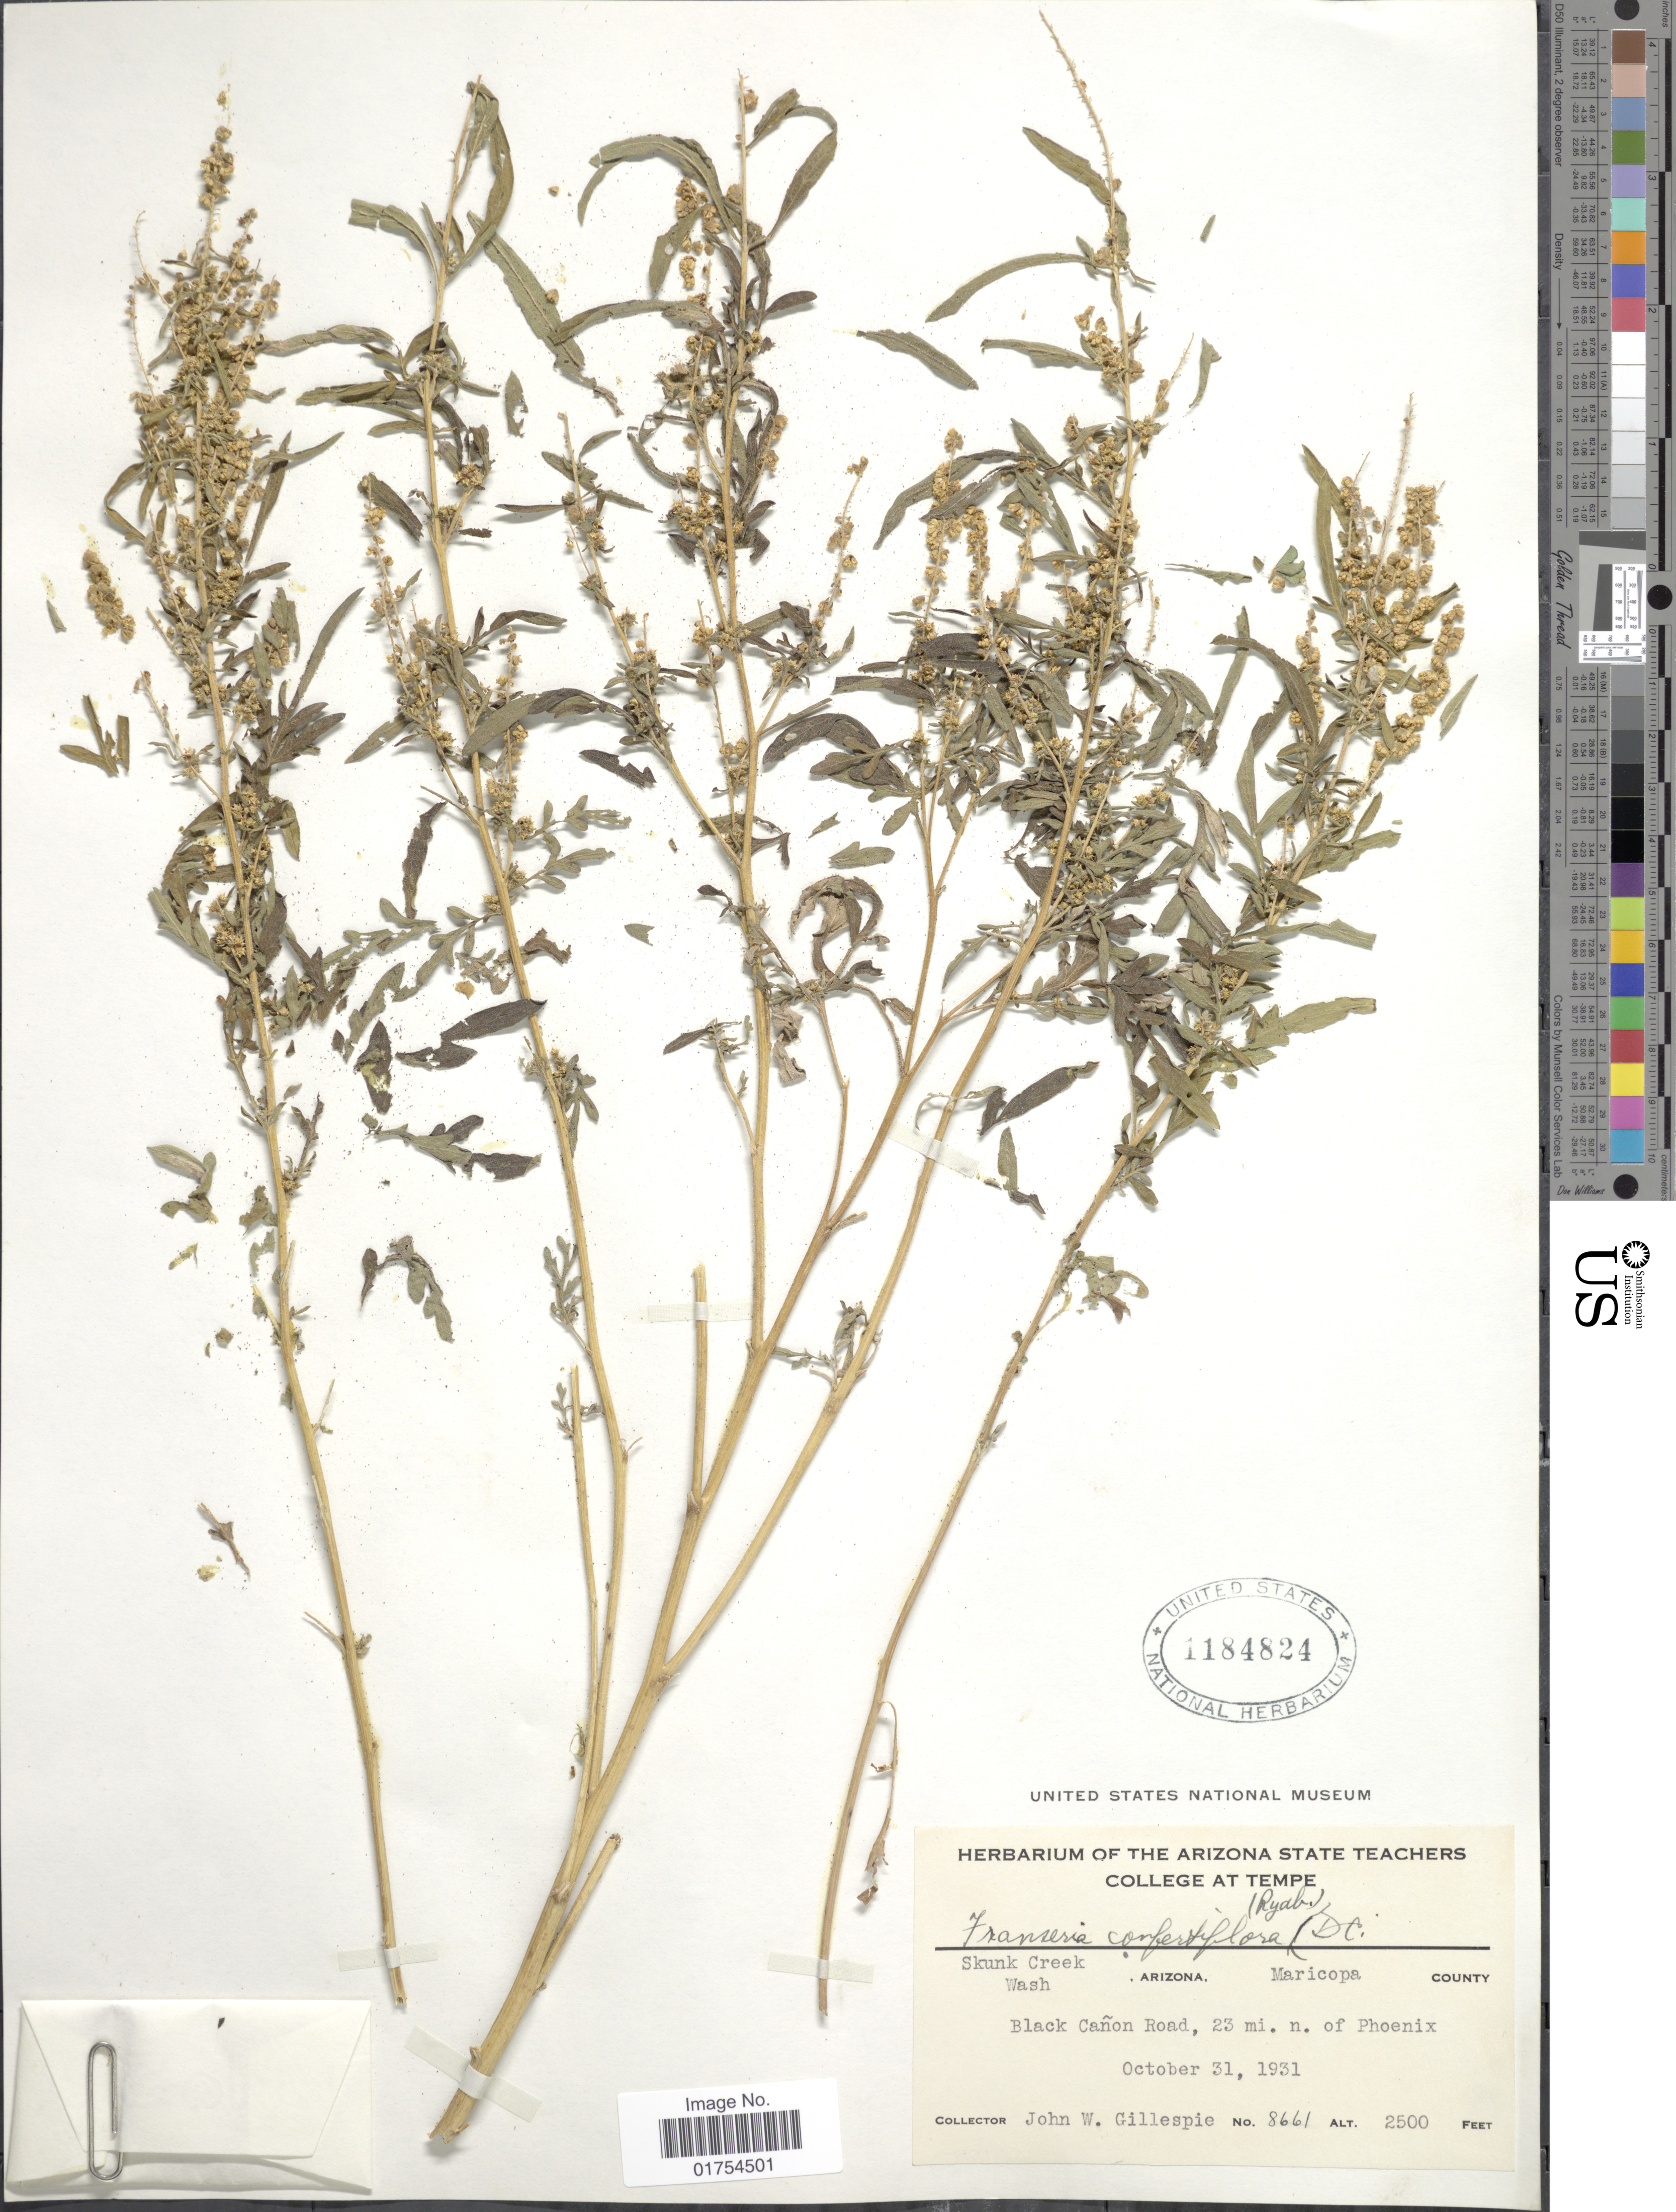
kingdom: Plantae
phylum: Tracheophyta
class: Magnoliopsida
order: Asterales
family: Asteraceae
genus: Franseria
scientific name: Franseria confertiflora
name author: (DC.) Rydb.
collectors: J. W. Gillespie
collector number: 8661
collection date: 1931-10-31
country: United States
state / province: Arizona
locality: Skunk Creek Wash, Maricopa County, Black Canon Road, 23 mi. n. of Phoenix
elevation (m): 762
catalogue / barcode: US 1184824